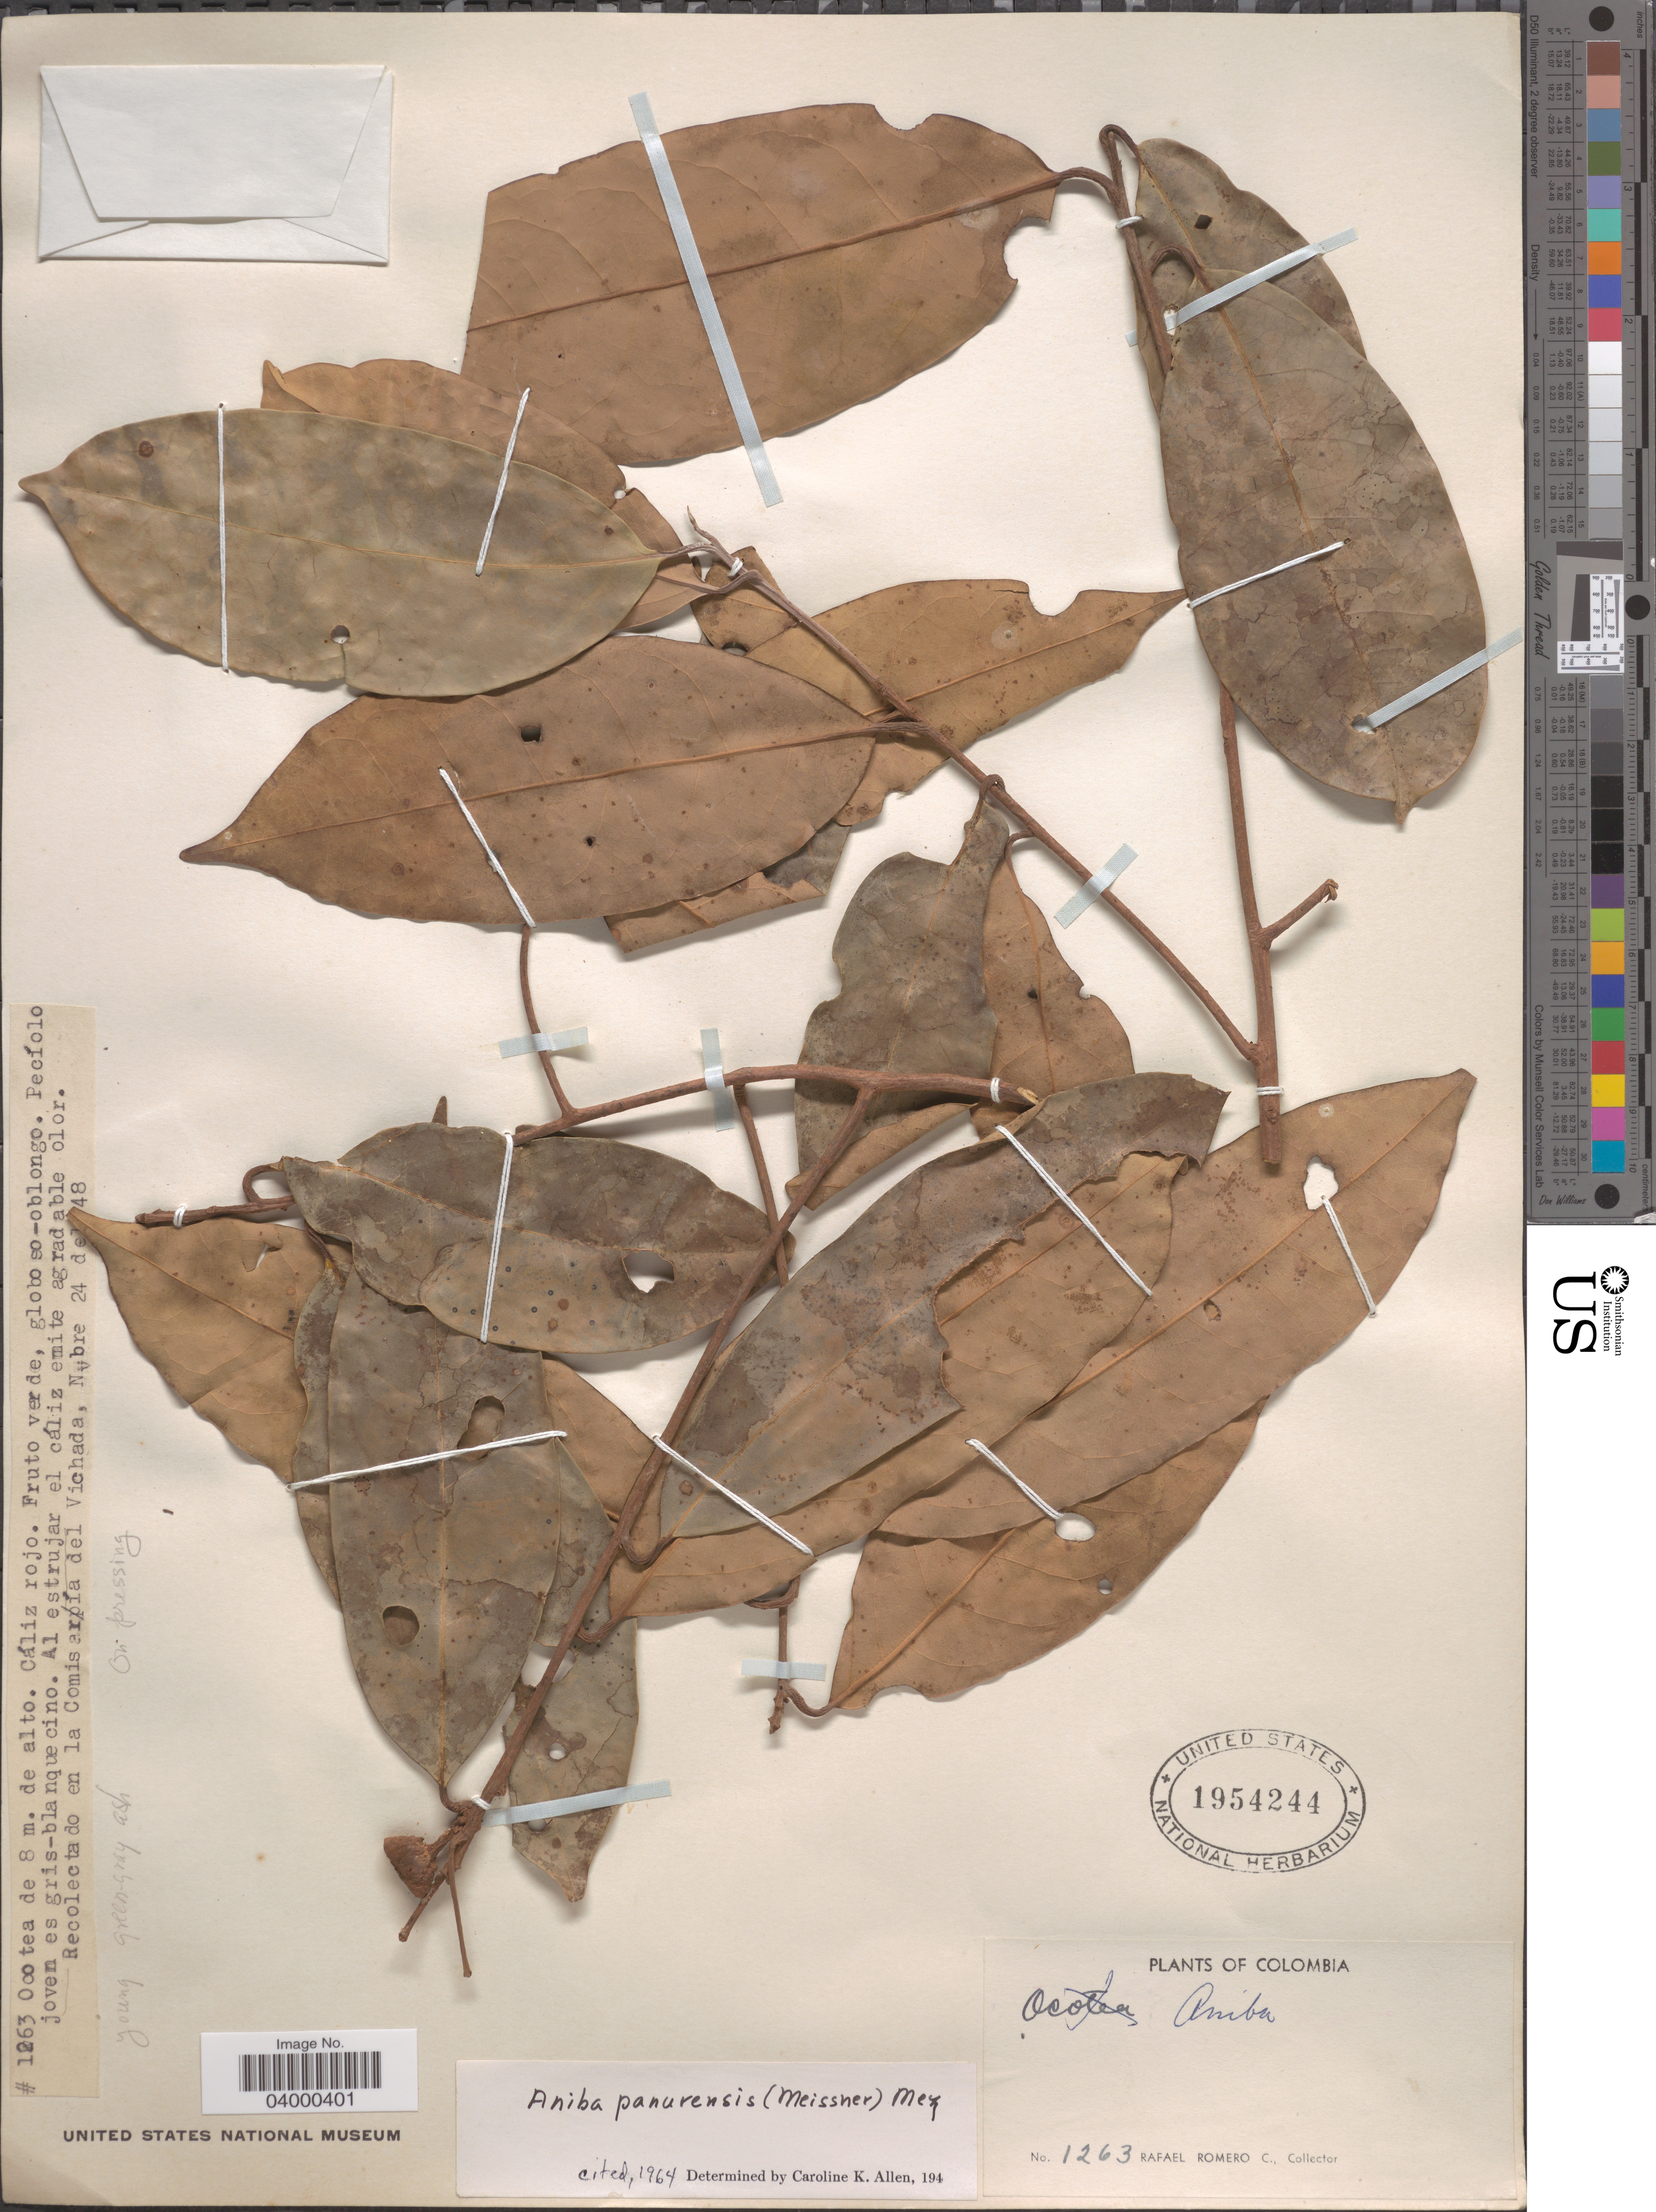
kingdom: Plantae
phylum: Tracheophyta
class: Magnoliopsida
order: Laurales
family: Lauraceae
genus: Aniba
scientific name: Aniba panurensis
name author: (Meisn.) Mez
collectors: R. Romero Castañeda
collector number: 1263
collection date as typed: Transcribed d/m/y: 24/11/48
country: Colombia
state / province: Vichada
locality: Comisaría del Vichada.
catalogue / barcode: US 1954244